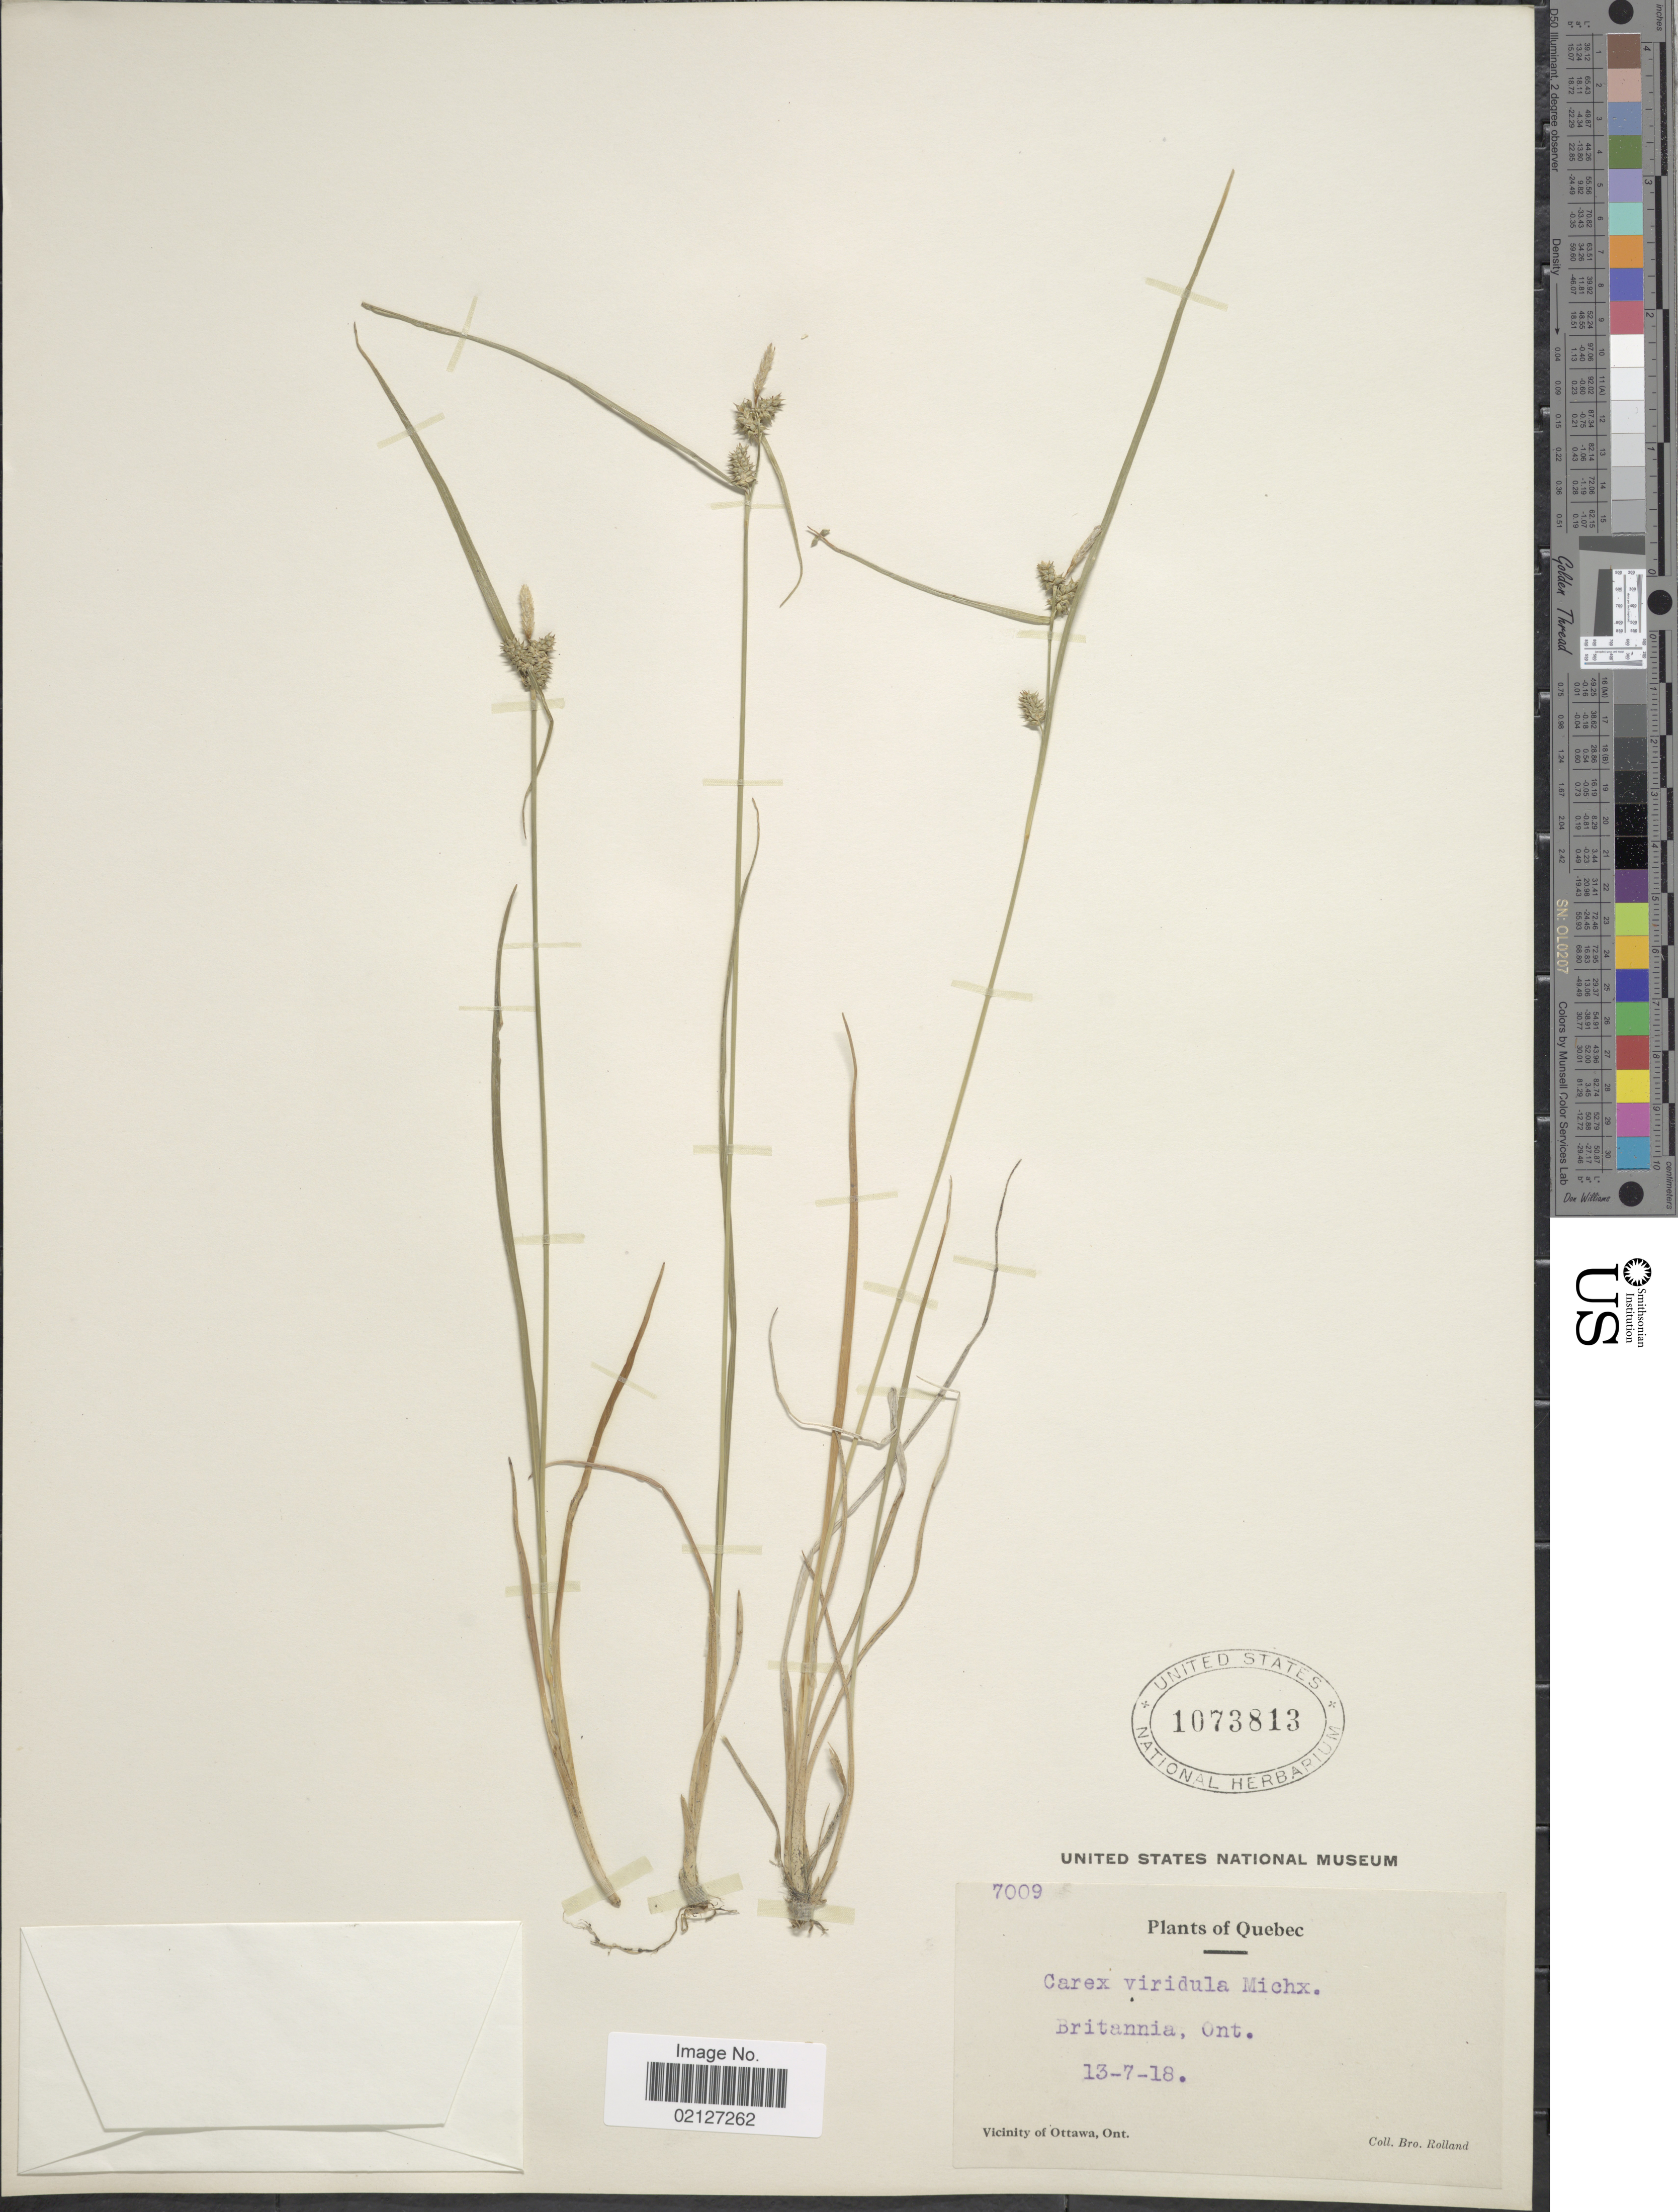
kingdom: Plantae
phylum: Tracheophyta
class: Liliopsida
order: Poales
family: Cyperaceae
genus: Carex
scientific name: Carex oederi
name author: Retz.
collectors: B. Rolland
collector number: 7009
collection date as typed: Transcribed d/m/y: 13/7/18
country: Canada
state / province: Ontario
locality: Britannia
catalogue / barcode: US 1073813